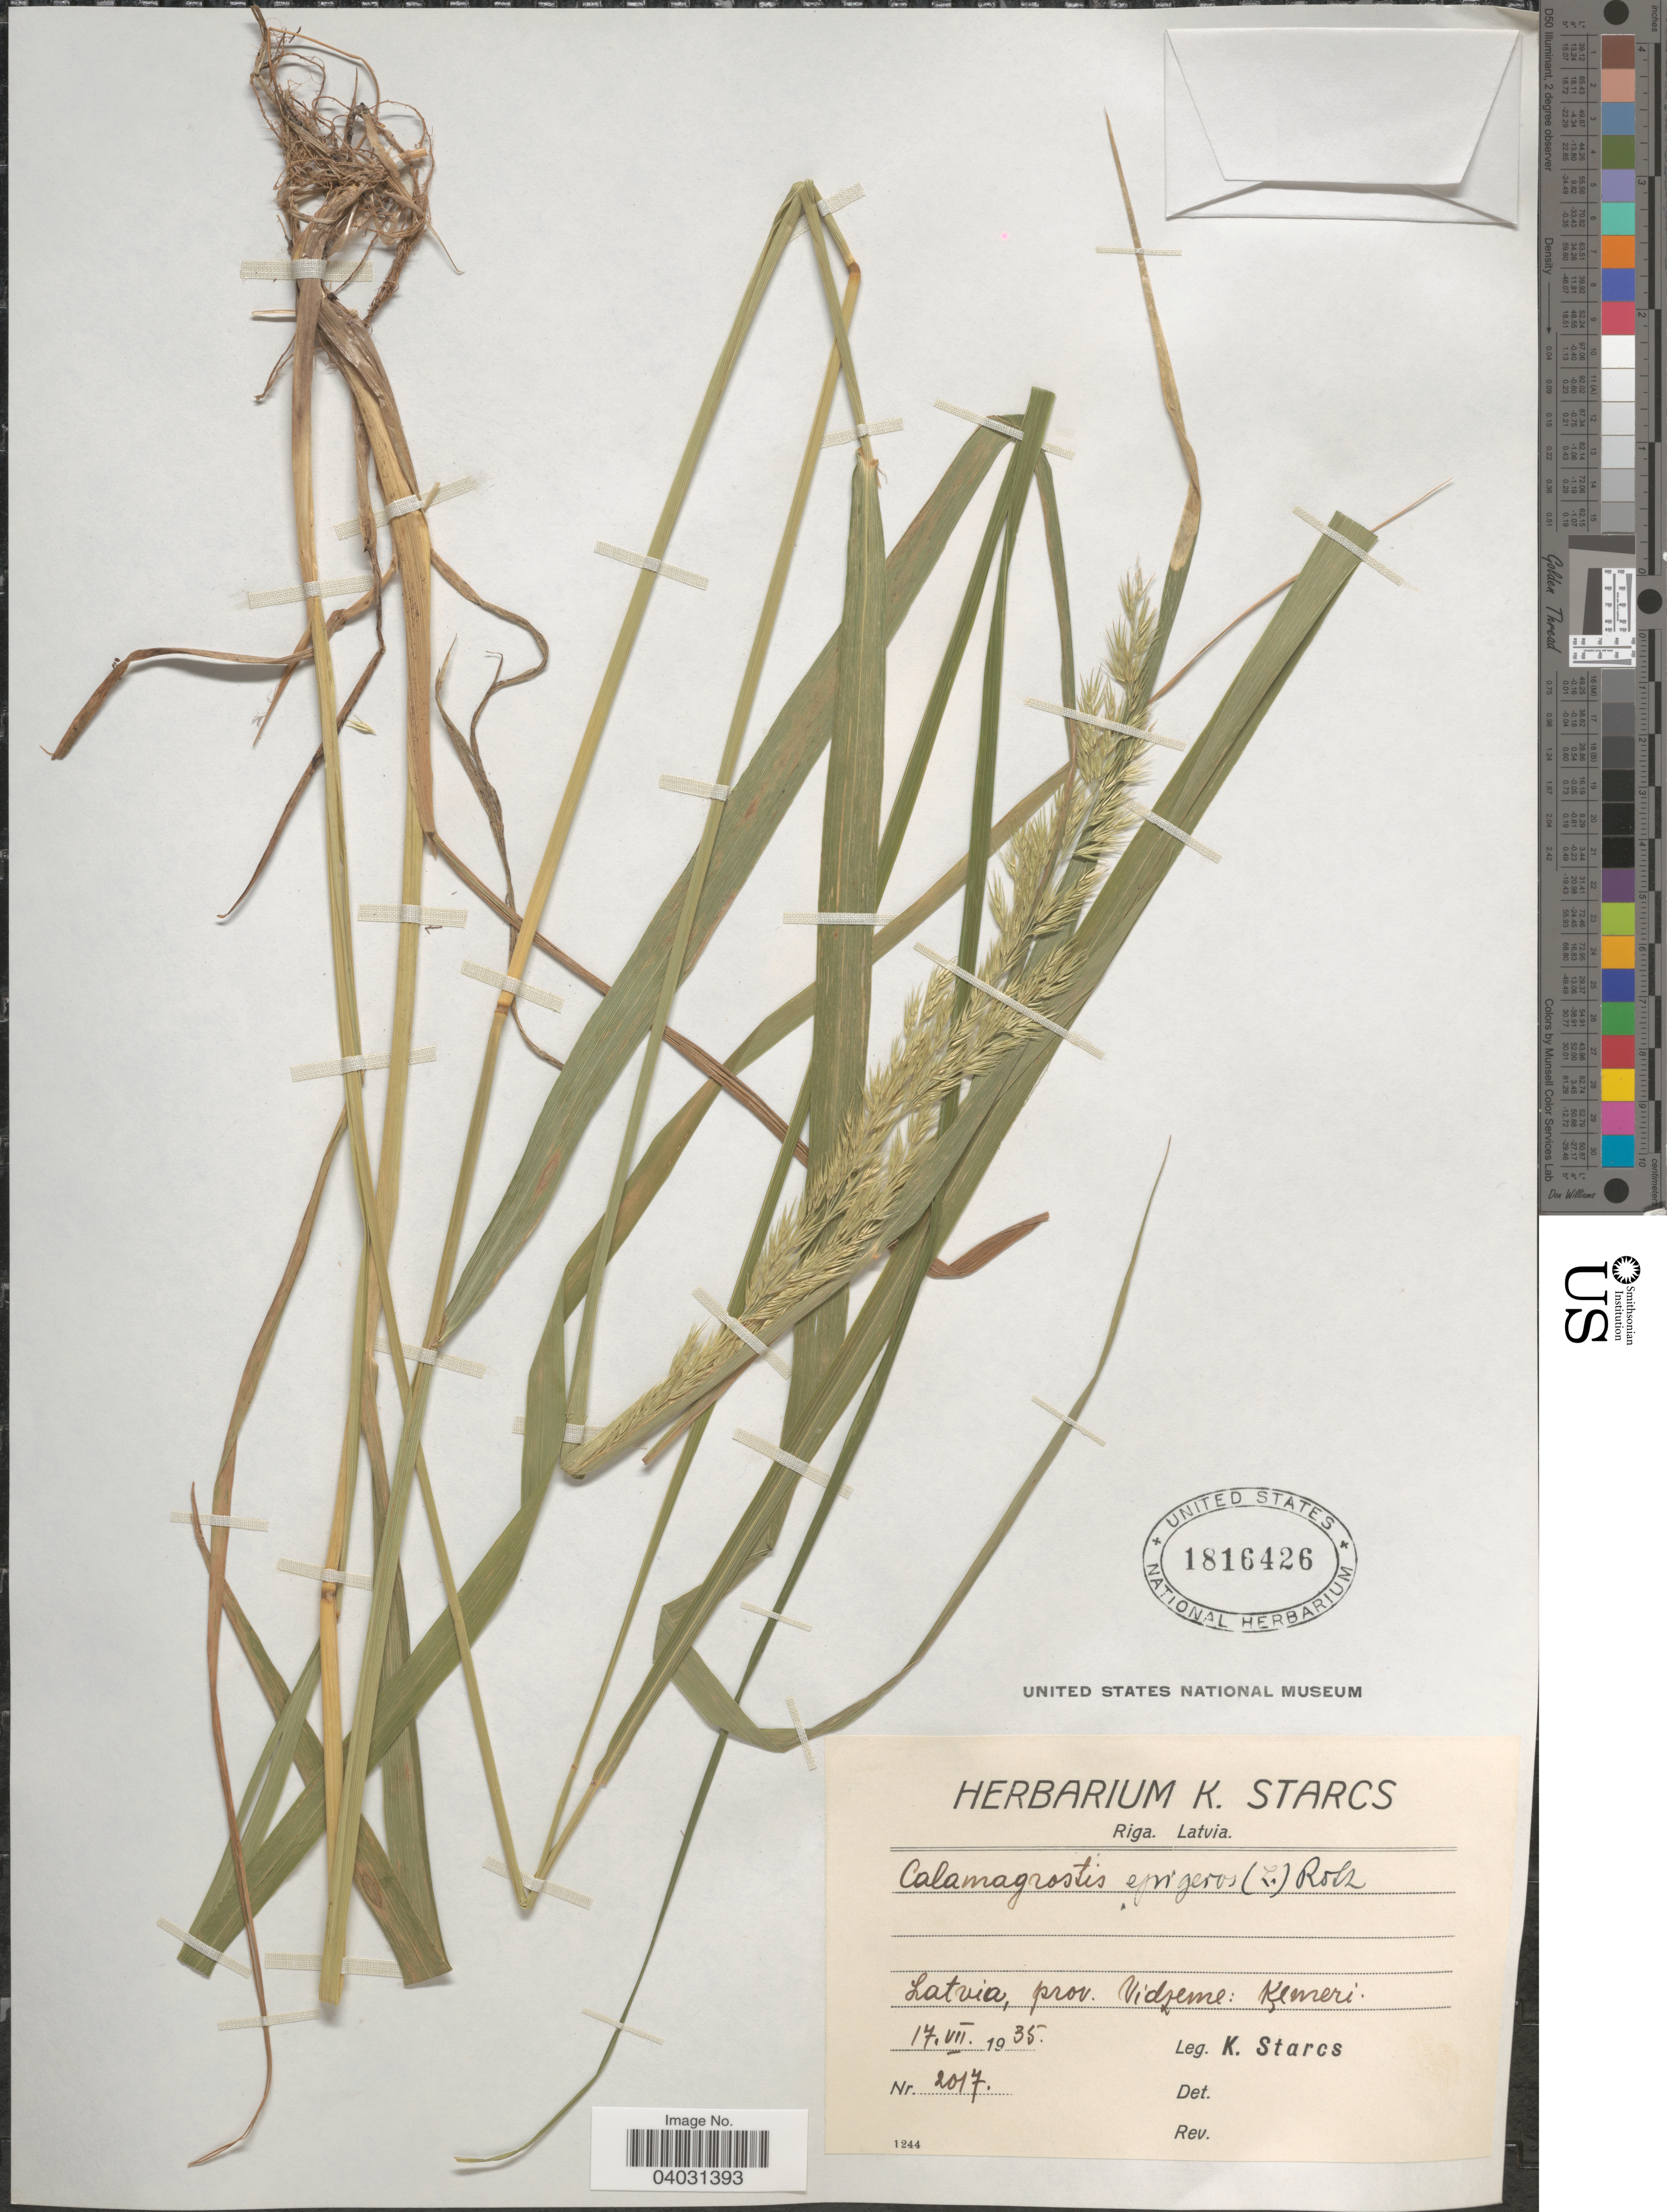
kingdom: Plantae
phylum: Tracheophyta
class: Liliopsida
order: Poales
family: Poaceae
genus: Calamagrostis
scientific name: Calamagrostis epigeios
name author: (L.) Roth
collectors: K. Starcs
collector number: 2017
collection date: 1935-07-17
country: Latvia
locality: Prov. Vidzeme: Kemeri.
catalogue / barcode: US 1816426